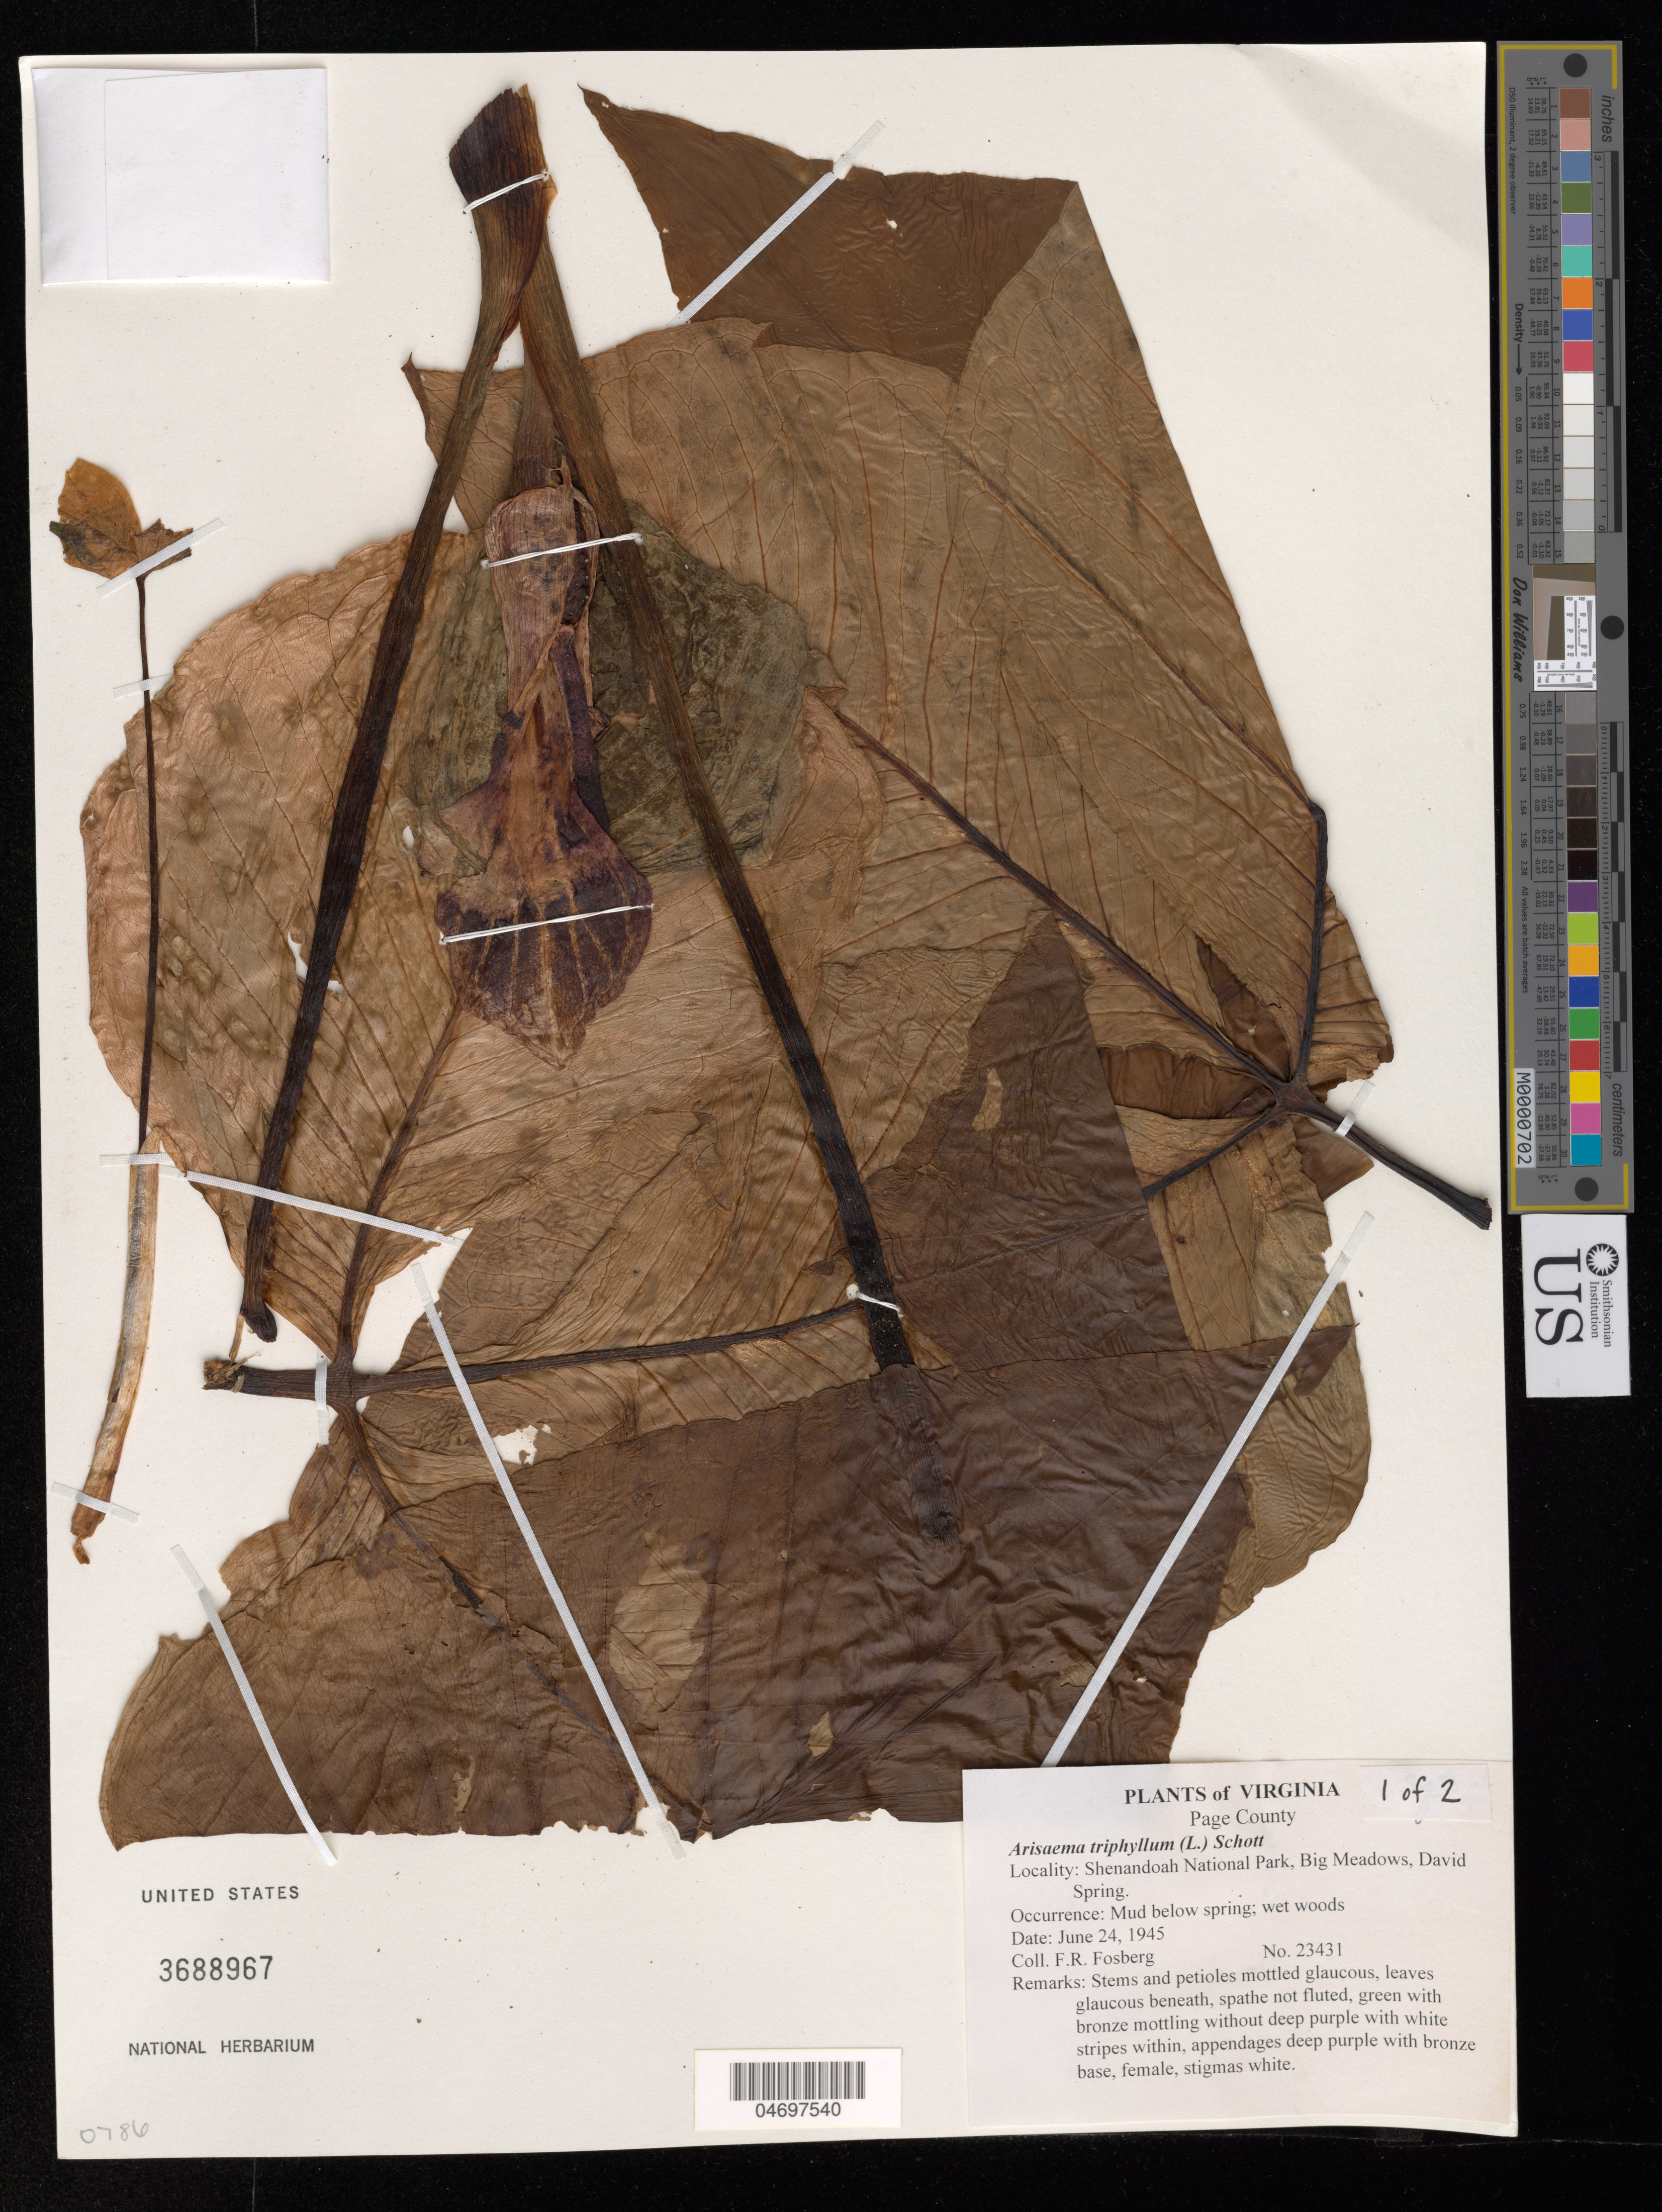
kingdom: Plantae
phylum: Tracheophyta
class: Liliopsida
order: Alismatales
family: Araceae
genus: Arisaema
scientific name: Arisaema triphyllum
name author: (L.) Schott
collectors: F. R. Fosberg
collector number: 23431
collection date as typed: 24 Jun 1945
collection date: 1945-06-24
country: United States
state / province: Virginia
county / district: Page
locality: Shenandoah National Park, Big Meadows, David Spring.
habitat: Mud below spring; wet woods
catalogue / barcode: US 3688967